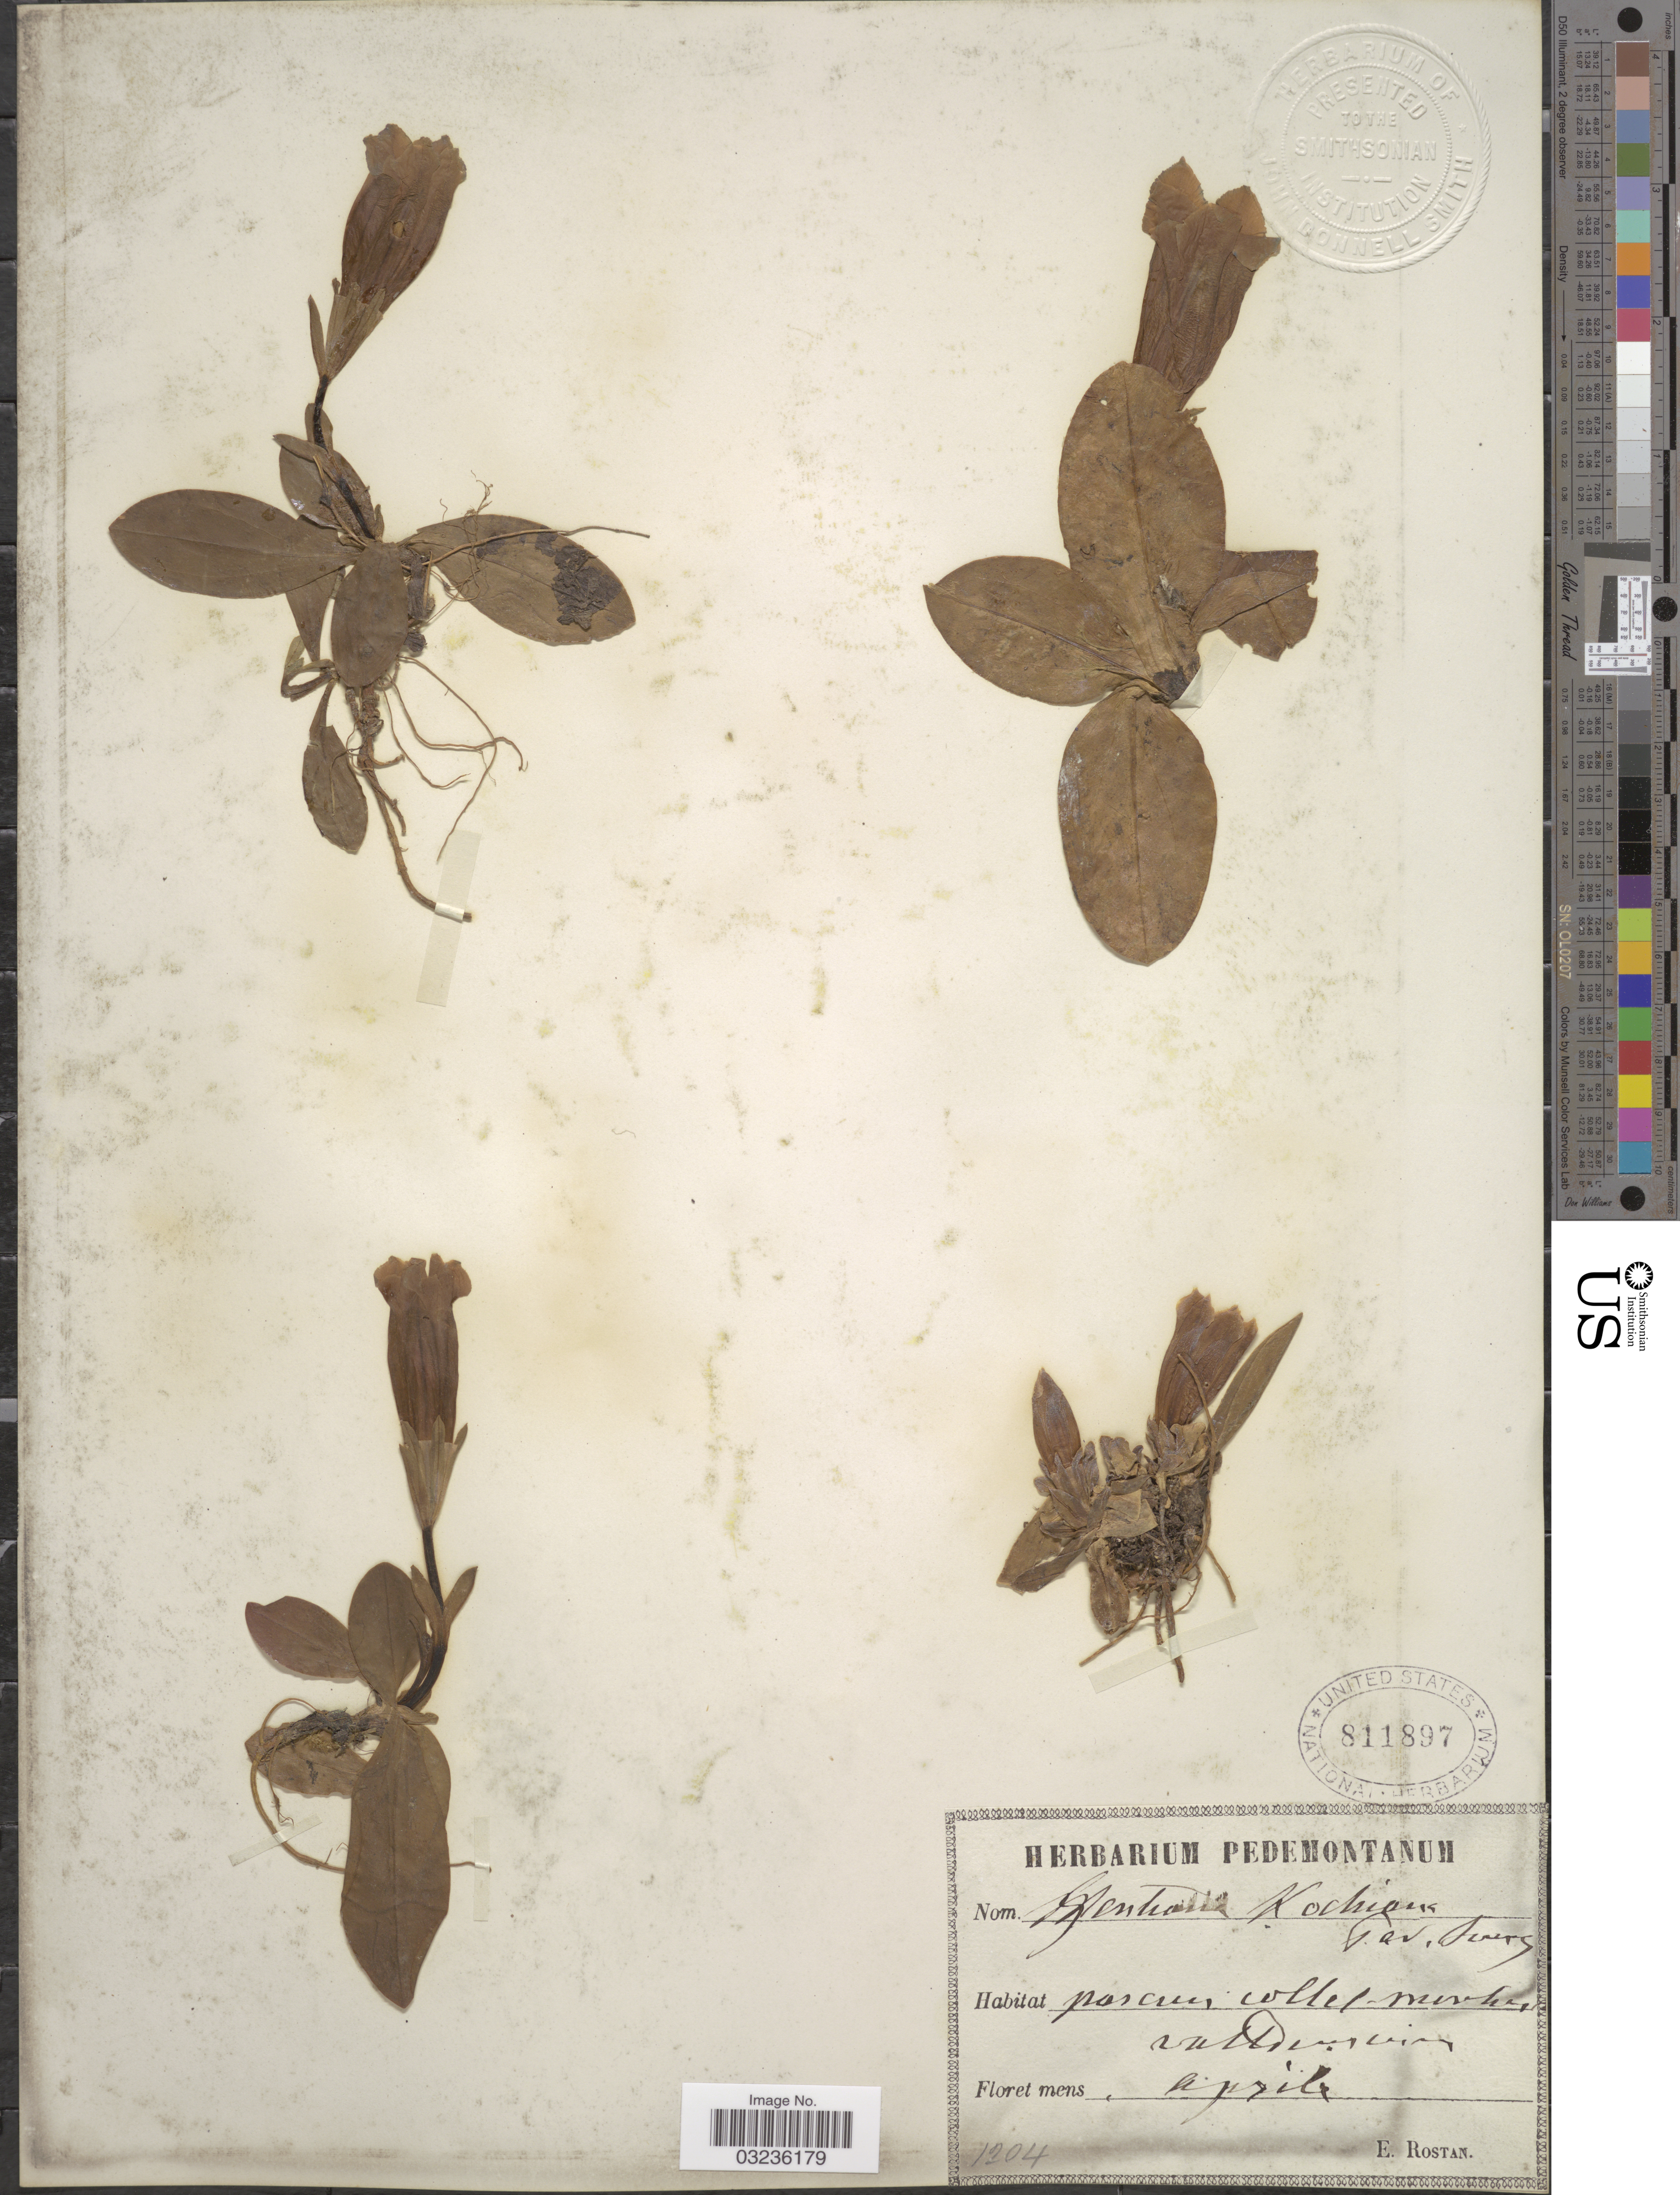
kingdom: Plantae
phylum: Tracheophyta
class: Magnoliopsida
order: Gentianales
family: Gentianaceae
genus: Gentiana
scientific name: Gentiana kochiana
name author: Perr. & Songeon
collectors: E. Rostan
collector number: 1204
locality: Pascius colletmurhen [interpreted] vallucium [interpreted].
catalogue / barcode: US 811897